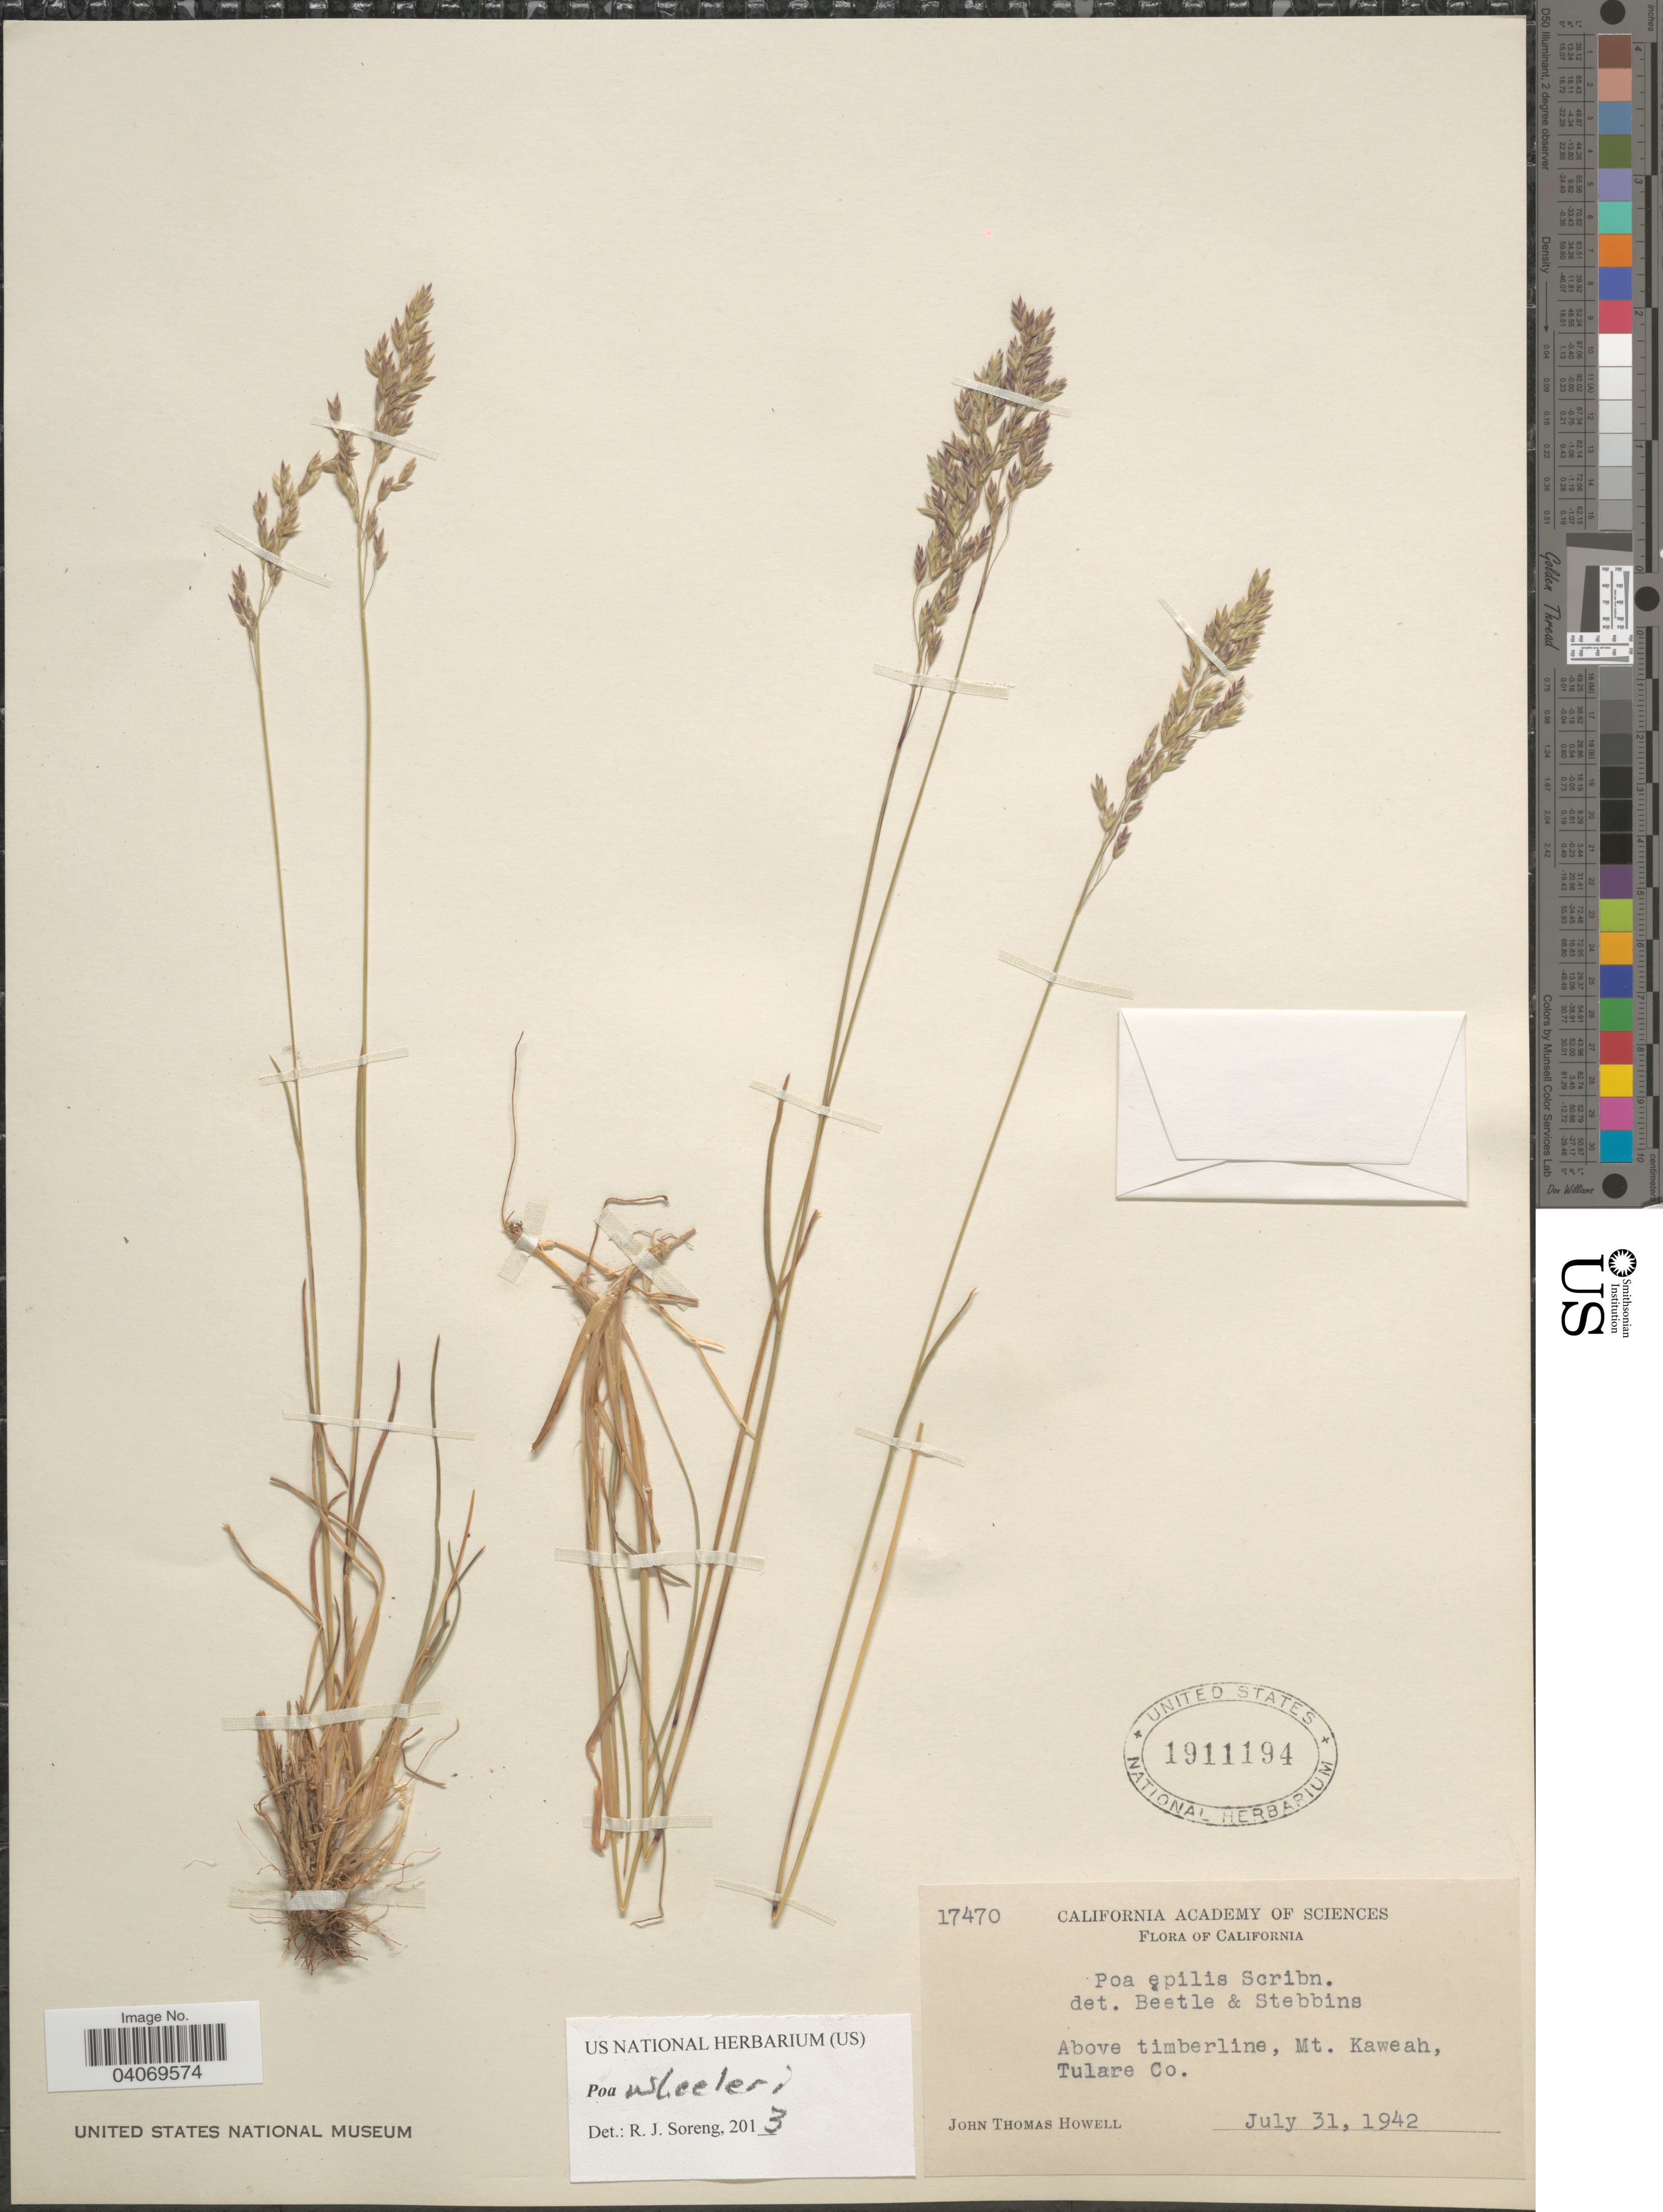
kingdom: Plantae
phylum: Tracheophyta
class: Liliopsida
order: Poales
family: Poaceae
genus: Poa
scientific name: Poa sp.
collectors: J. T. Howell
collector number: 17470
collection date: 1942-07-31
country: United States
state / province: California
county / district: Tulare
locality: Above timberline, Mt. Kaweah, Tulare Co.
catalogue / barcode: US 1911194